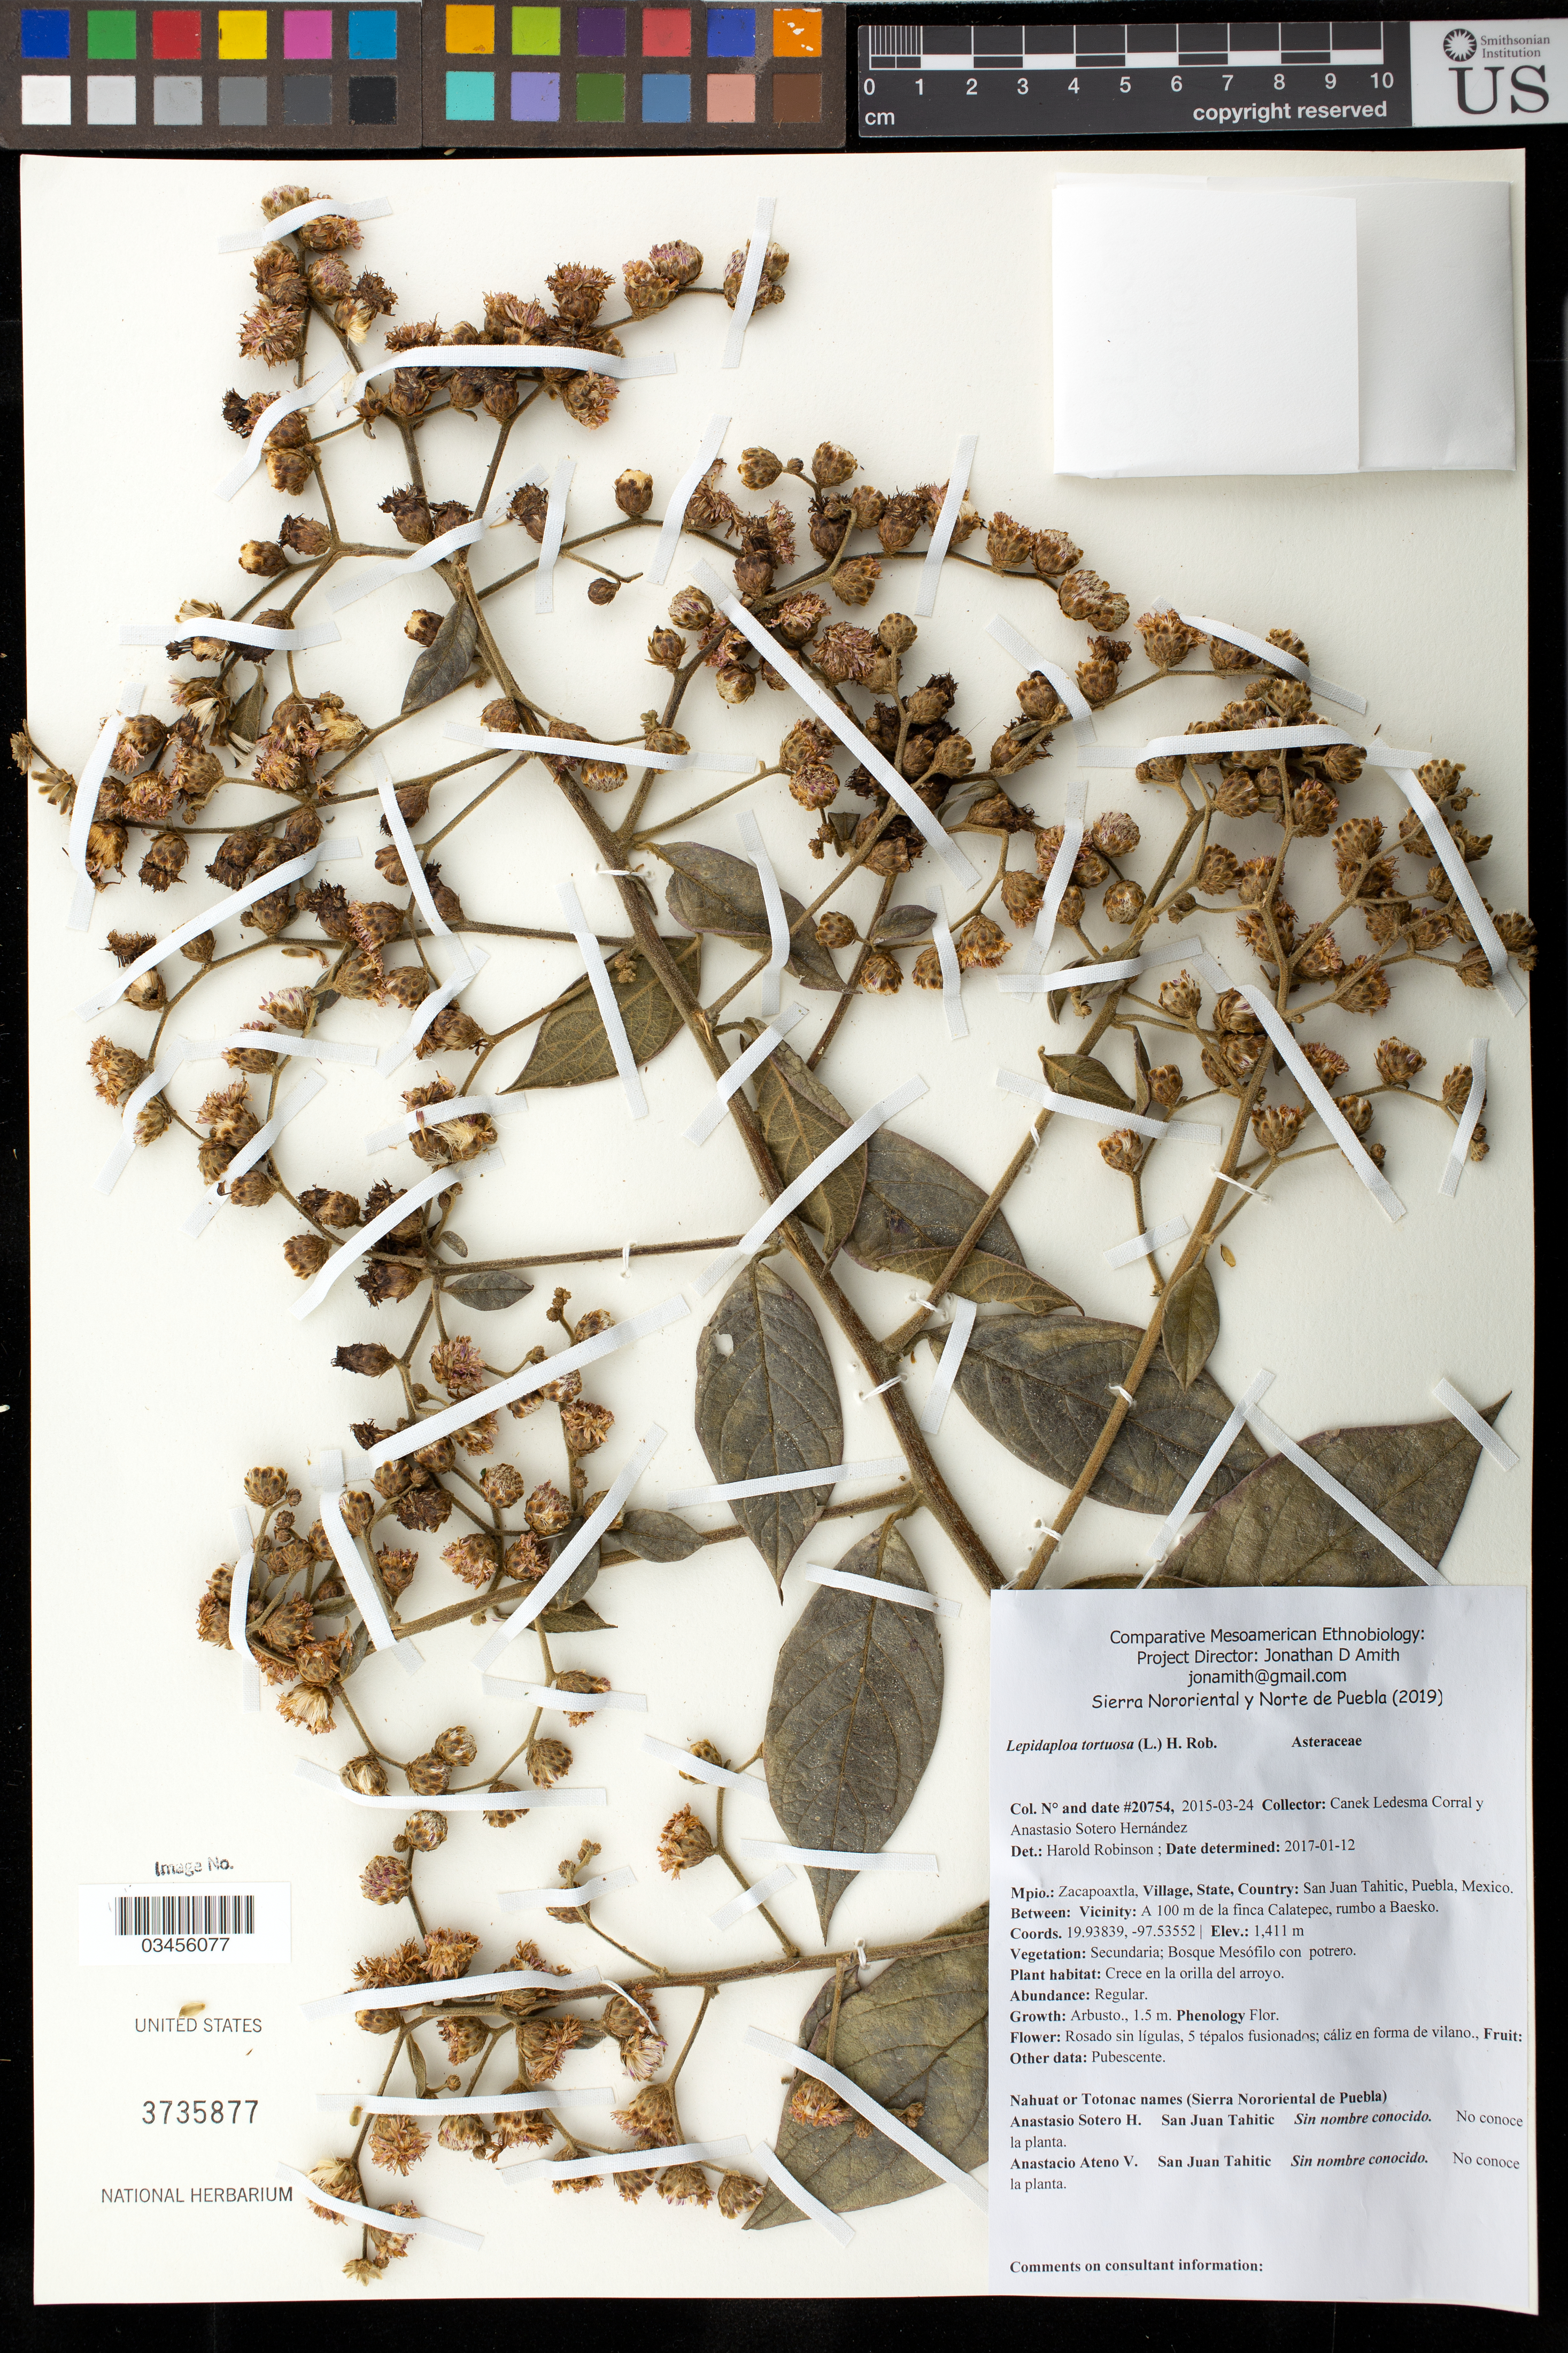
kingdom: Plantae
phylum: Tracheophyta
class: Magnoliopsida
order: Asterales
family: Asteraceae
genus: Lepidaploa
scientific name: Lepidaploa tortuosa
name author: (L.) H. Rob.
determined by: Robinson, Harold E., (US)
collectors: Canek Ledesma C. & A. Sotero H.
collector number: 20754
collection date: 2015-03-24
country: México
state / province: Puebla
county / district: Zacapoaxtla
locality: PUEBLO: San Juan Tahitic; LOCALIDAD EXACTA: A 100 m de la finca Calatepec, rumbo a Baesko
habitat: Bosque mesófilo con potrero | Crece en la orilla del arroyo.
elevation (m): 1411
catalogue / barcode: US 3735877